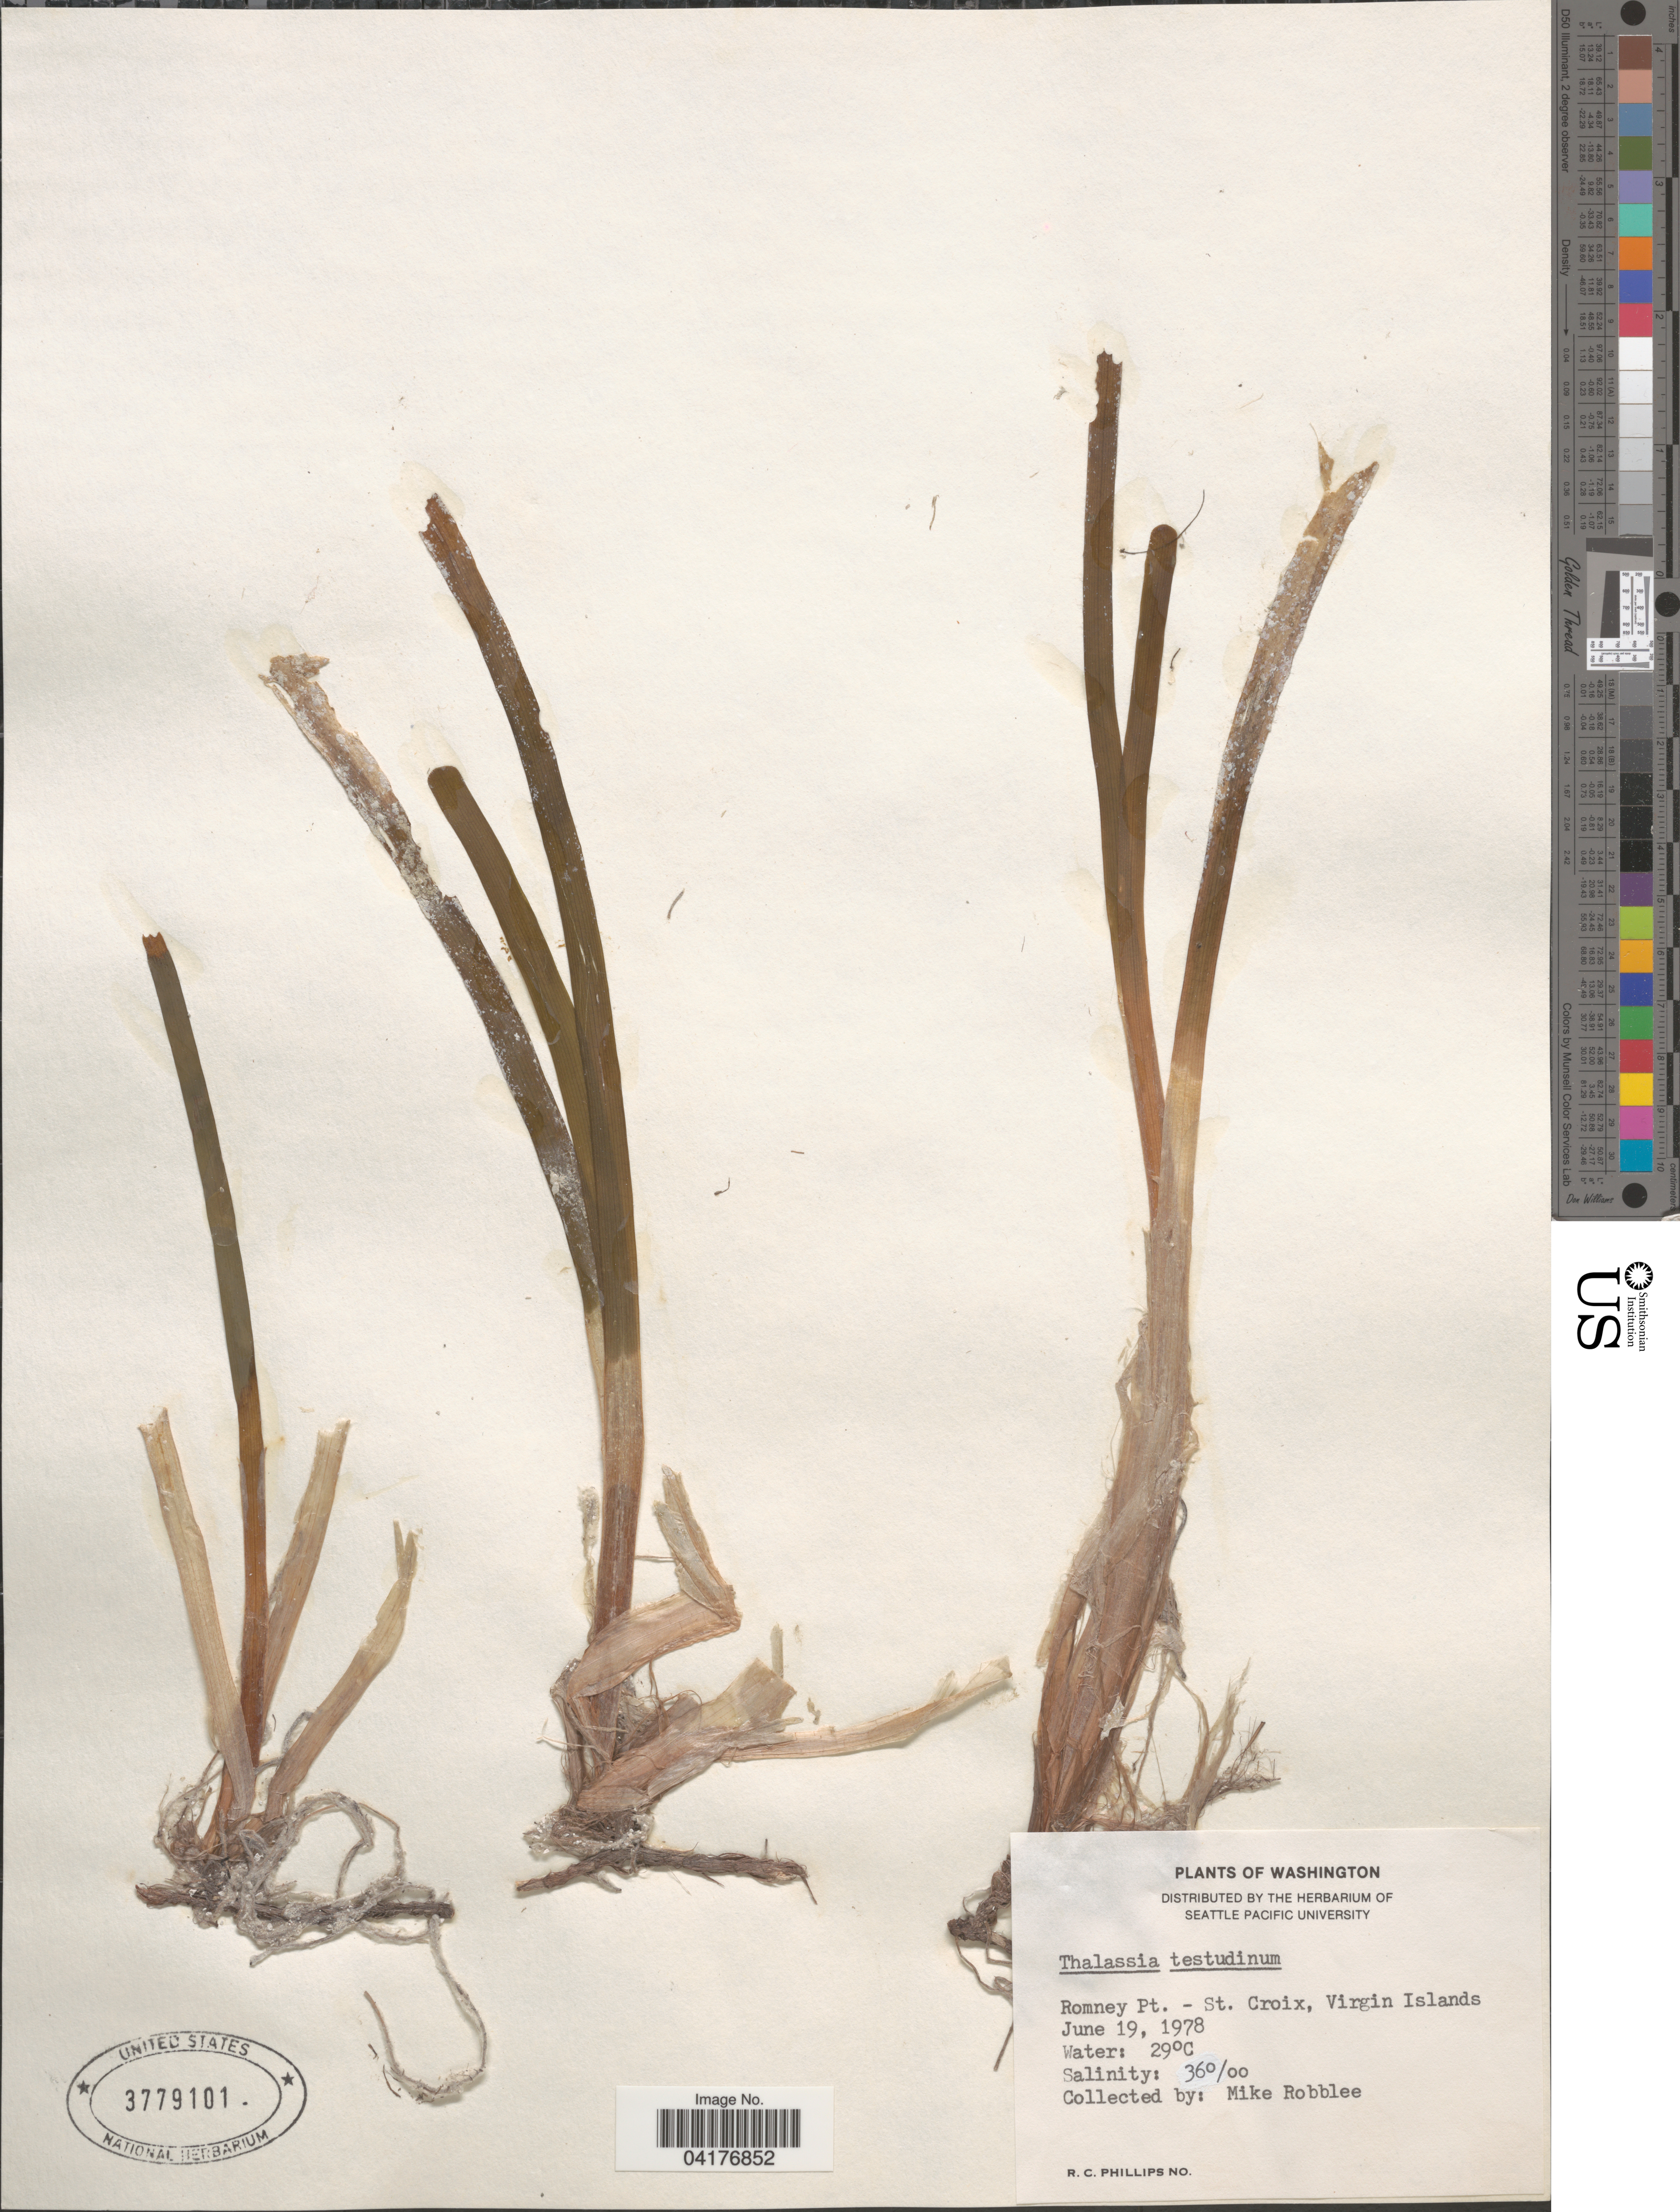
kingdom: Plantae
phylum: Tracheophyta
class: Liliopsida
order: Alismatales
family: Hydrocharitaceae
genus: Thalassia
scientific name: Thalassia testudinum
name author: Banks & Sol. ex K.D. Koenig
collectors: M. Robblee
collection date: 1978-06-19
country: U.S. Virgin Islands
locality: Romney Pt. - St. Croix, Virgin Islands.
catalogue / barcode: US 3779101